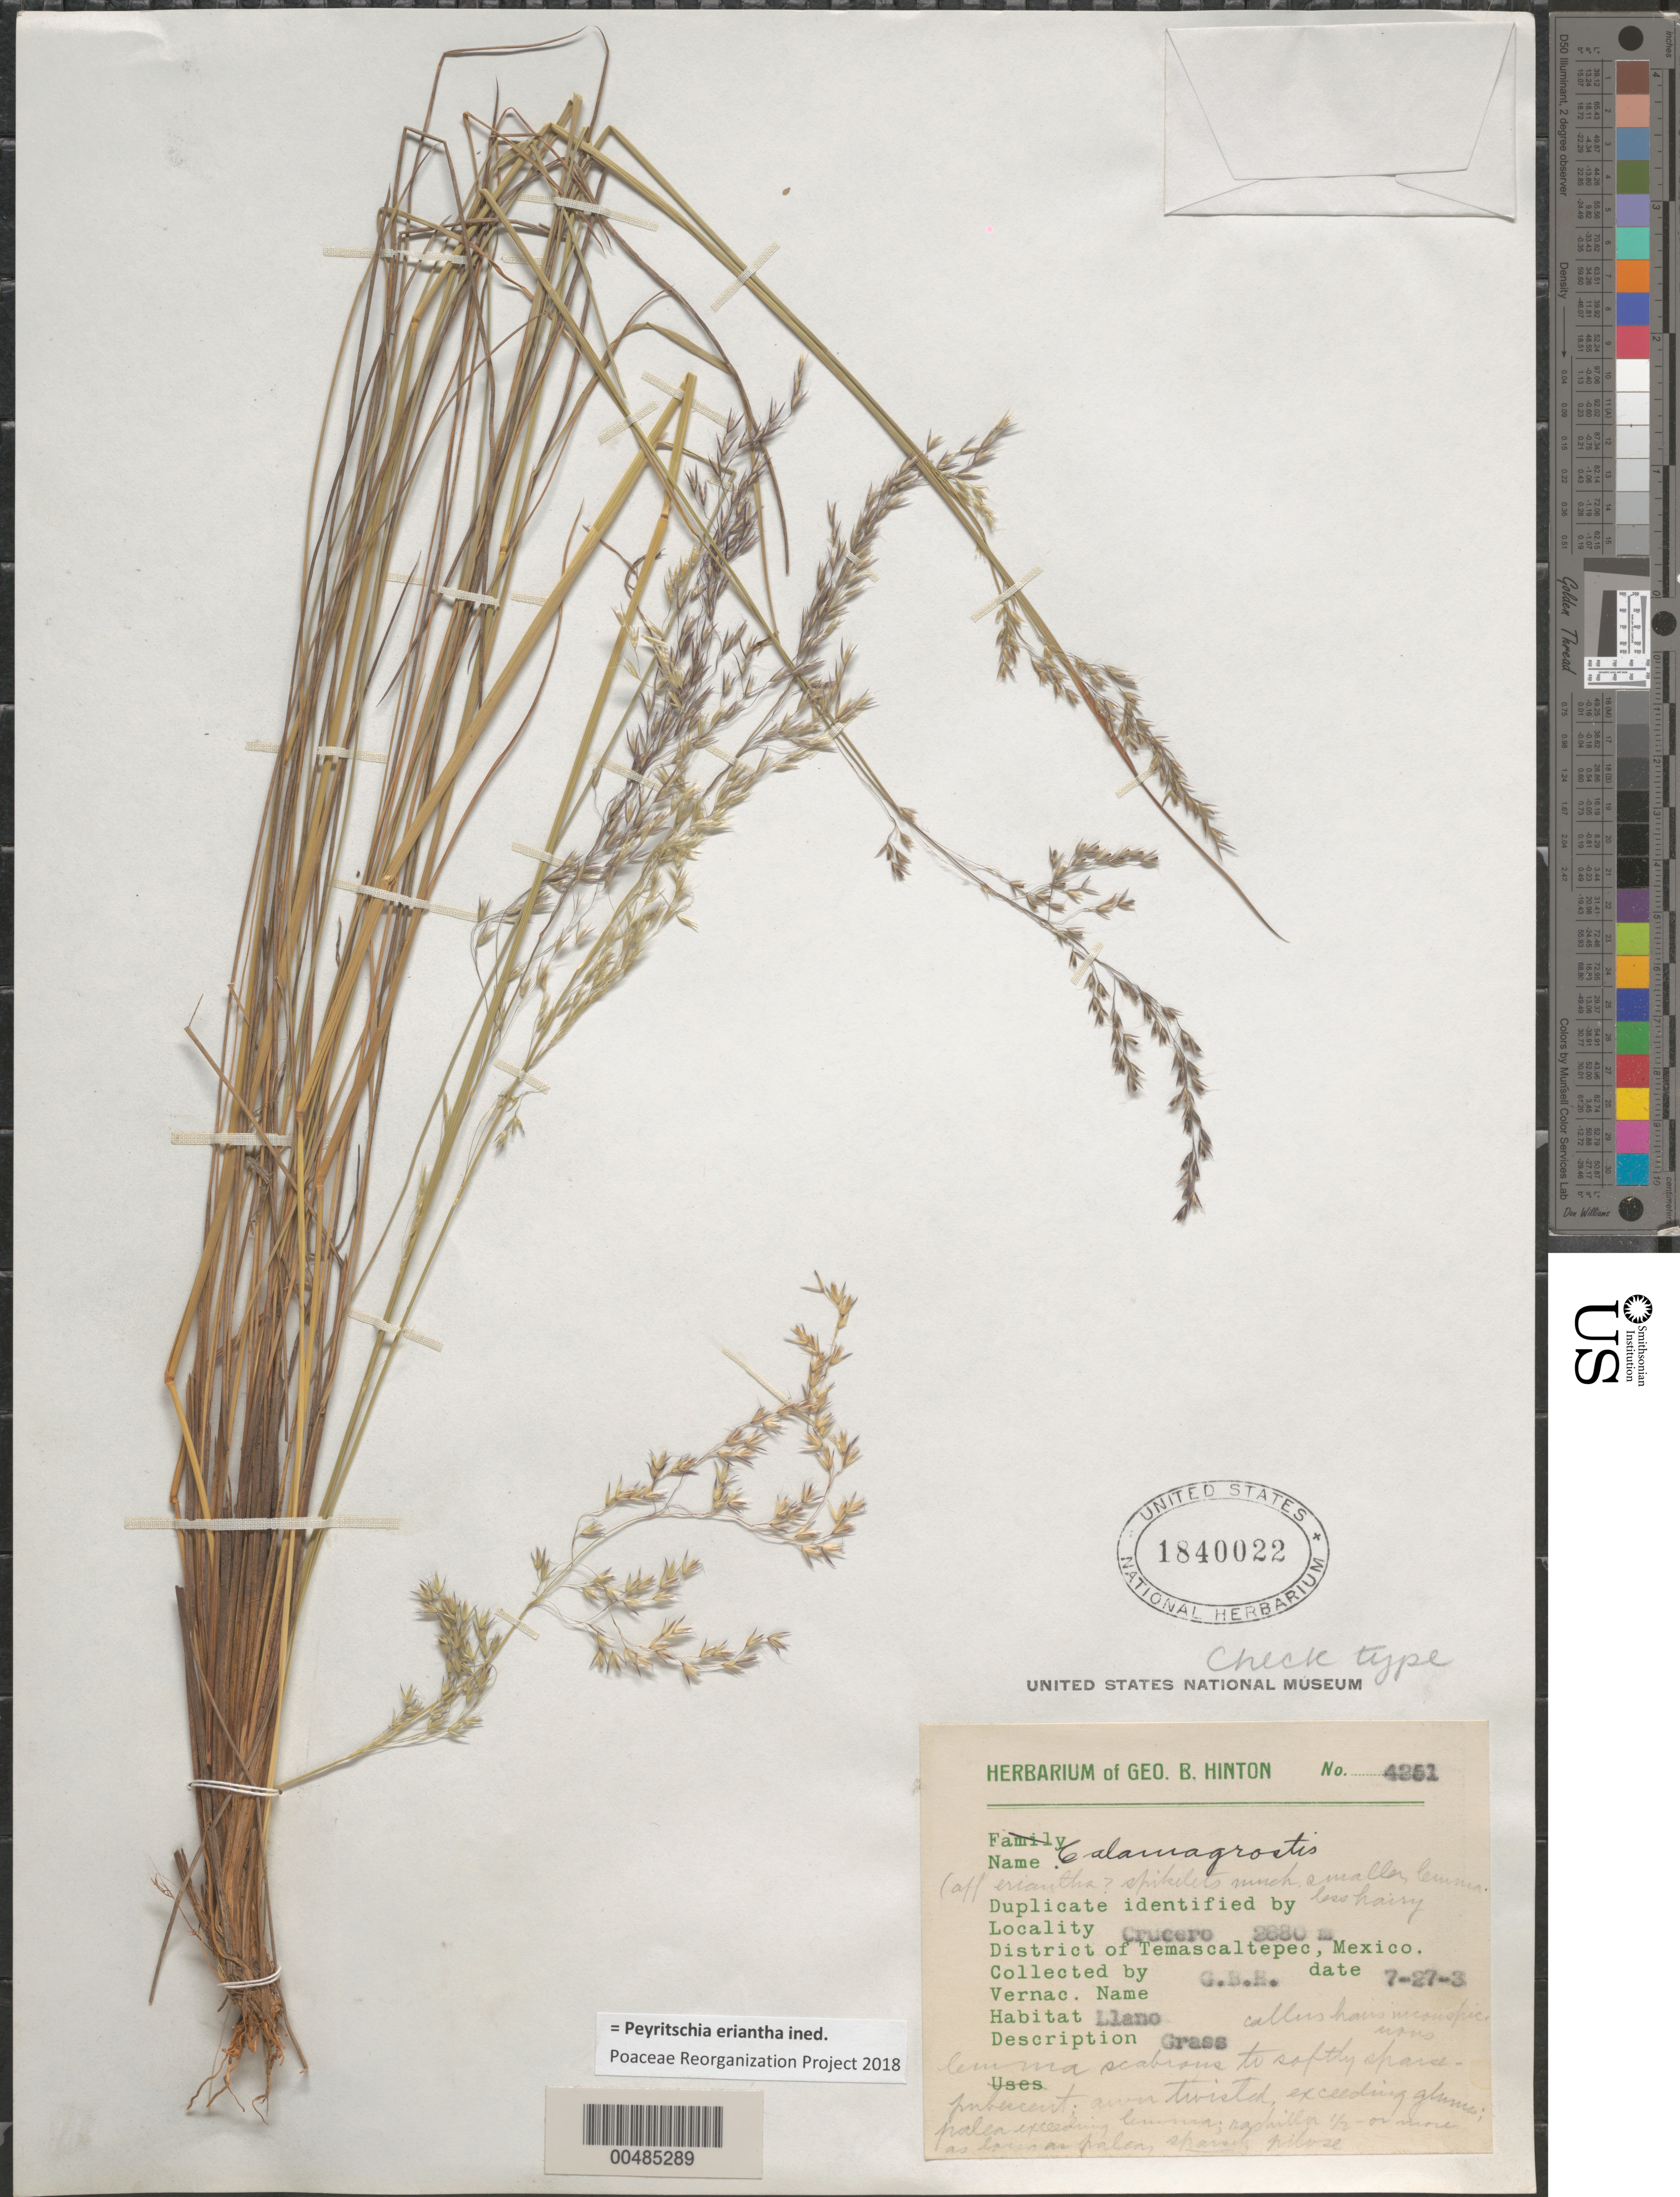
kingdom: Plantae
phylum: Tracheophyta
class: Liliopsida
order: Poales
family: Poaceae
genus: Peyritschia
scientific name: Peyritschia eriantha ined.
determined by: Poaceae Reorganization Project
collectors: G. B. Hinton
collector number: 4251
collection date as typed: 27 Jul 1930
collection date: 1930-07-27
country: Mexico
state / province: México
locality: Temascaltepec Dist., Crucero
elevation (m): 2880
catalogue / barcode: US 1840022